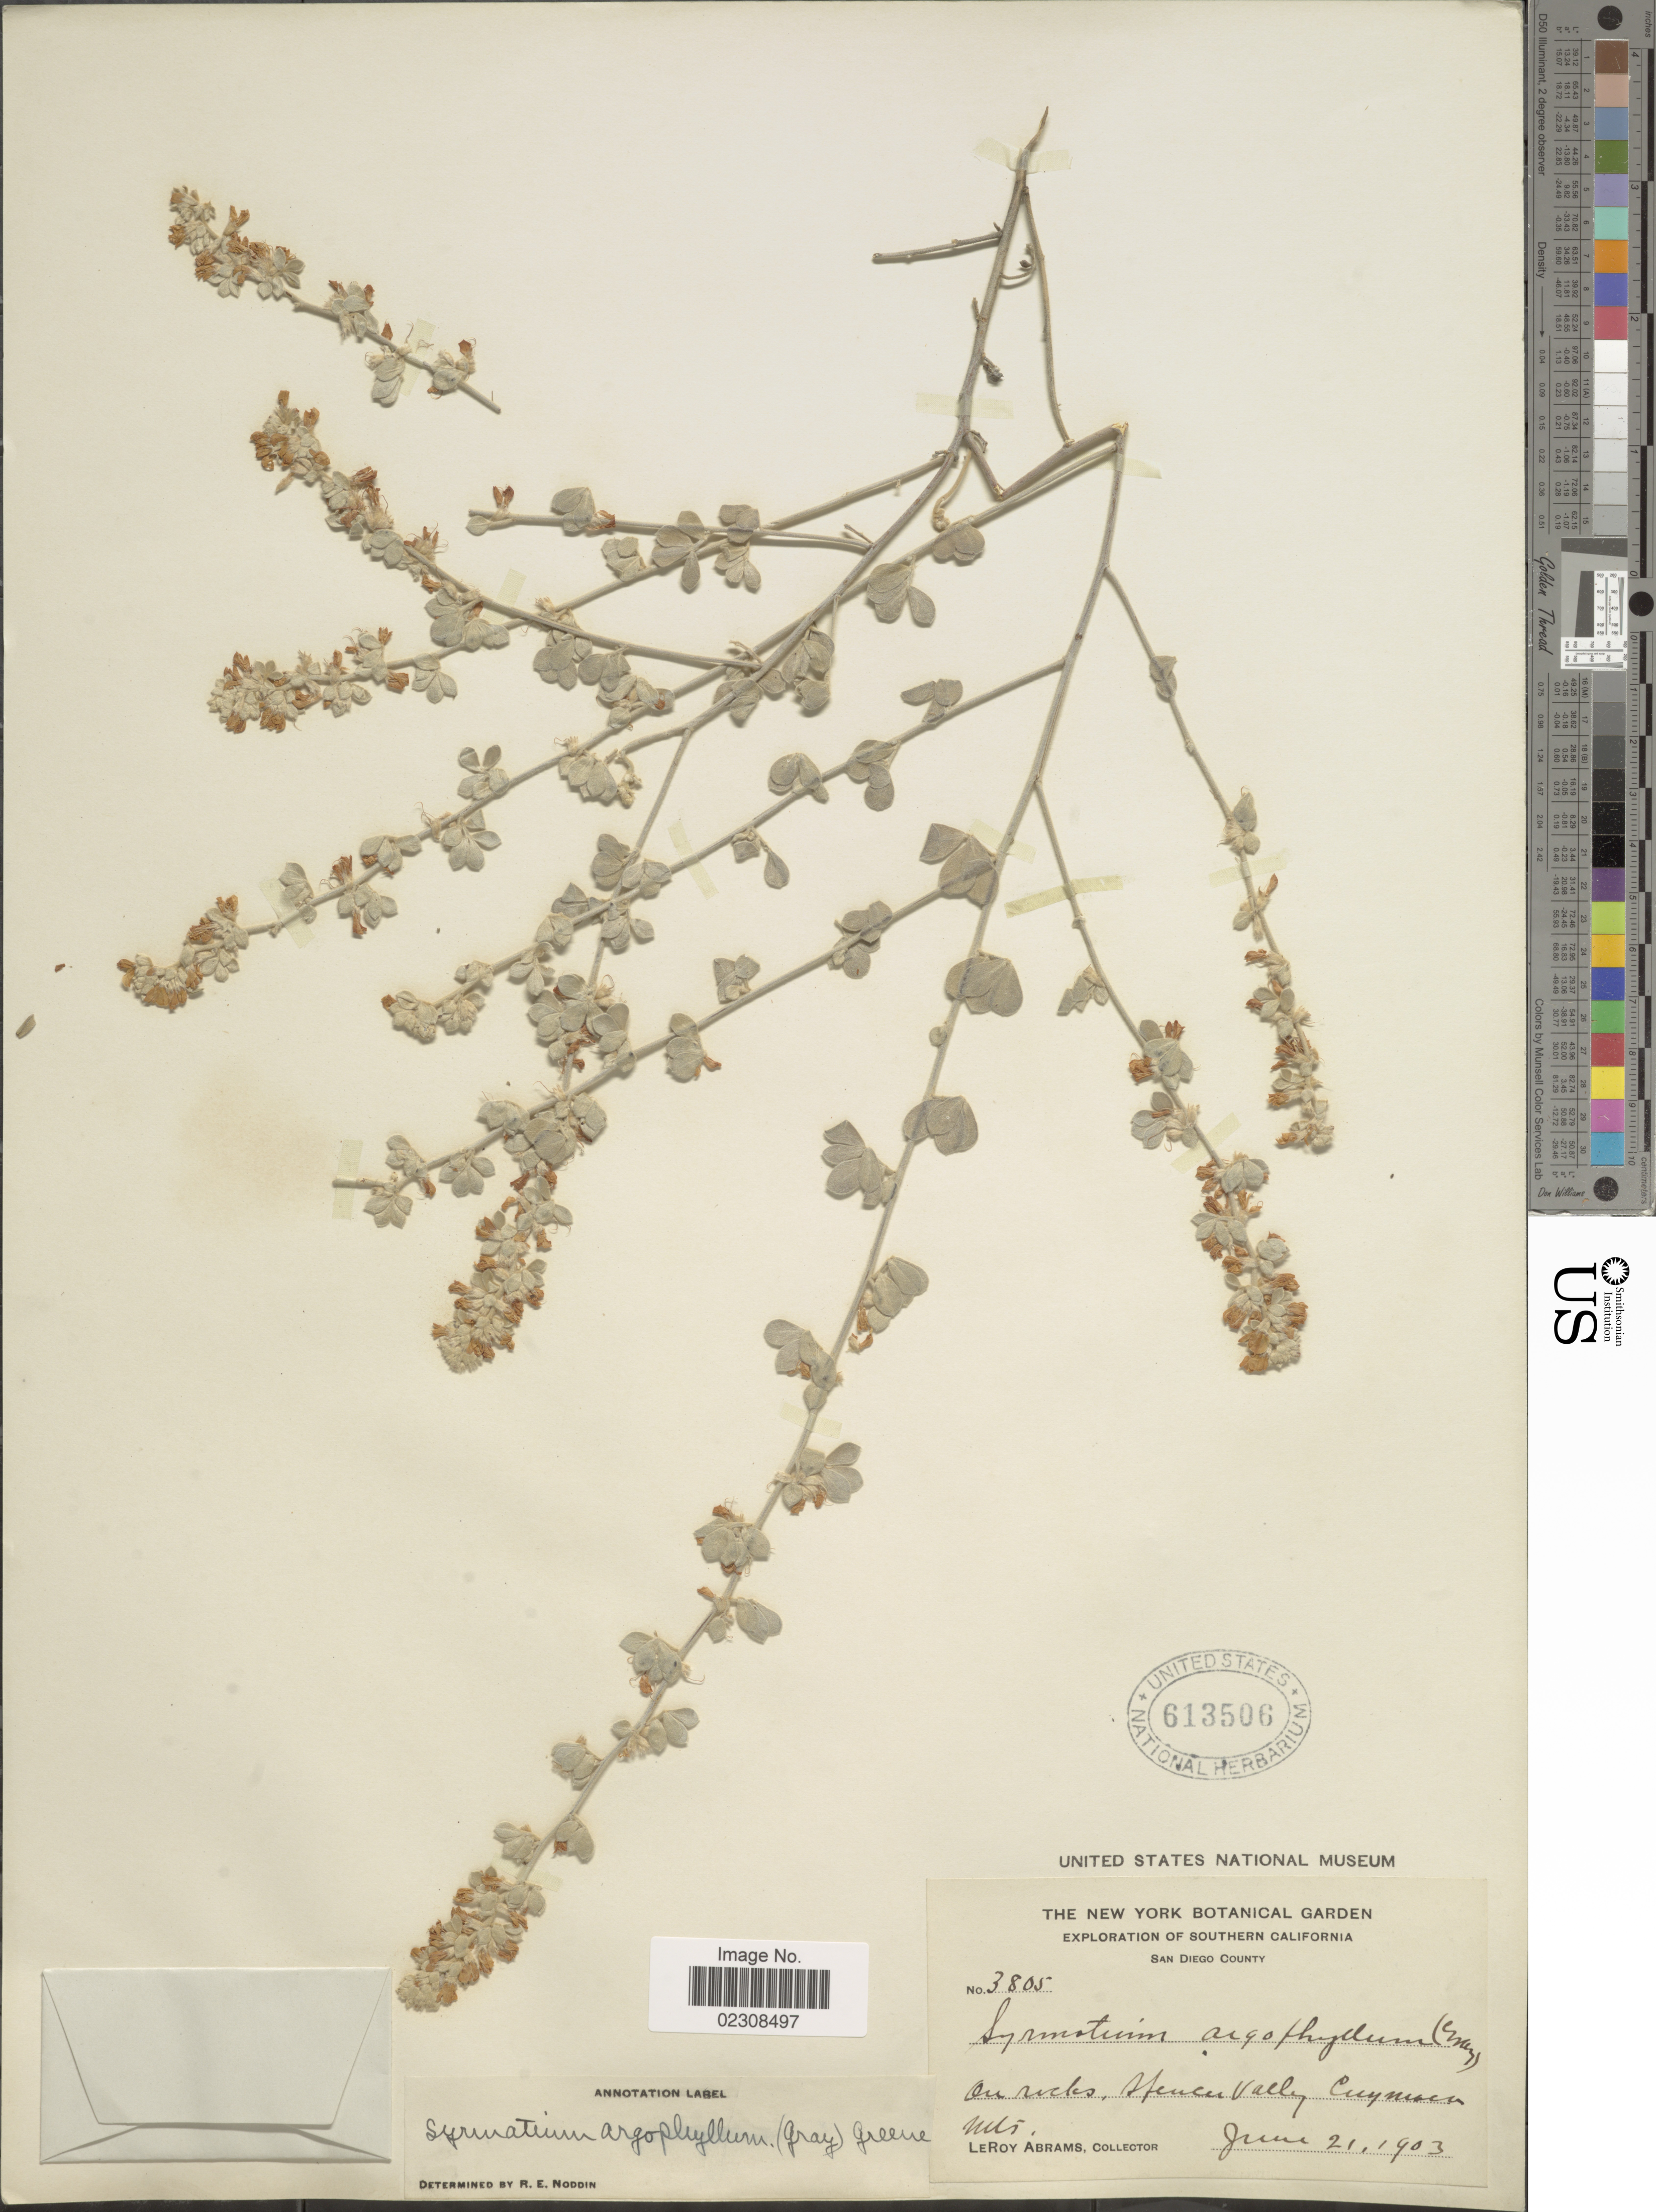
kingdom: Plantae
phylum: Tracheophyta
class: Magnoliopsida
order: Fabales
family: Fabaceae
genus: Syrmatium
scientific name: Syrmatium argophyllum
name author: (A. Gray) Greene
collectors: L. Abrams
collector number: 3805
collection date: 1903-06-21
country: United States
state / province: California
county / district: San Diego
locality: Southern California, San Diego County, on rocks, Spencer Valley Cuyamaca Mts.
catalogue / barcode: US 613506